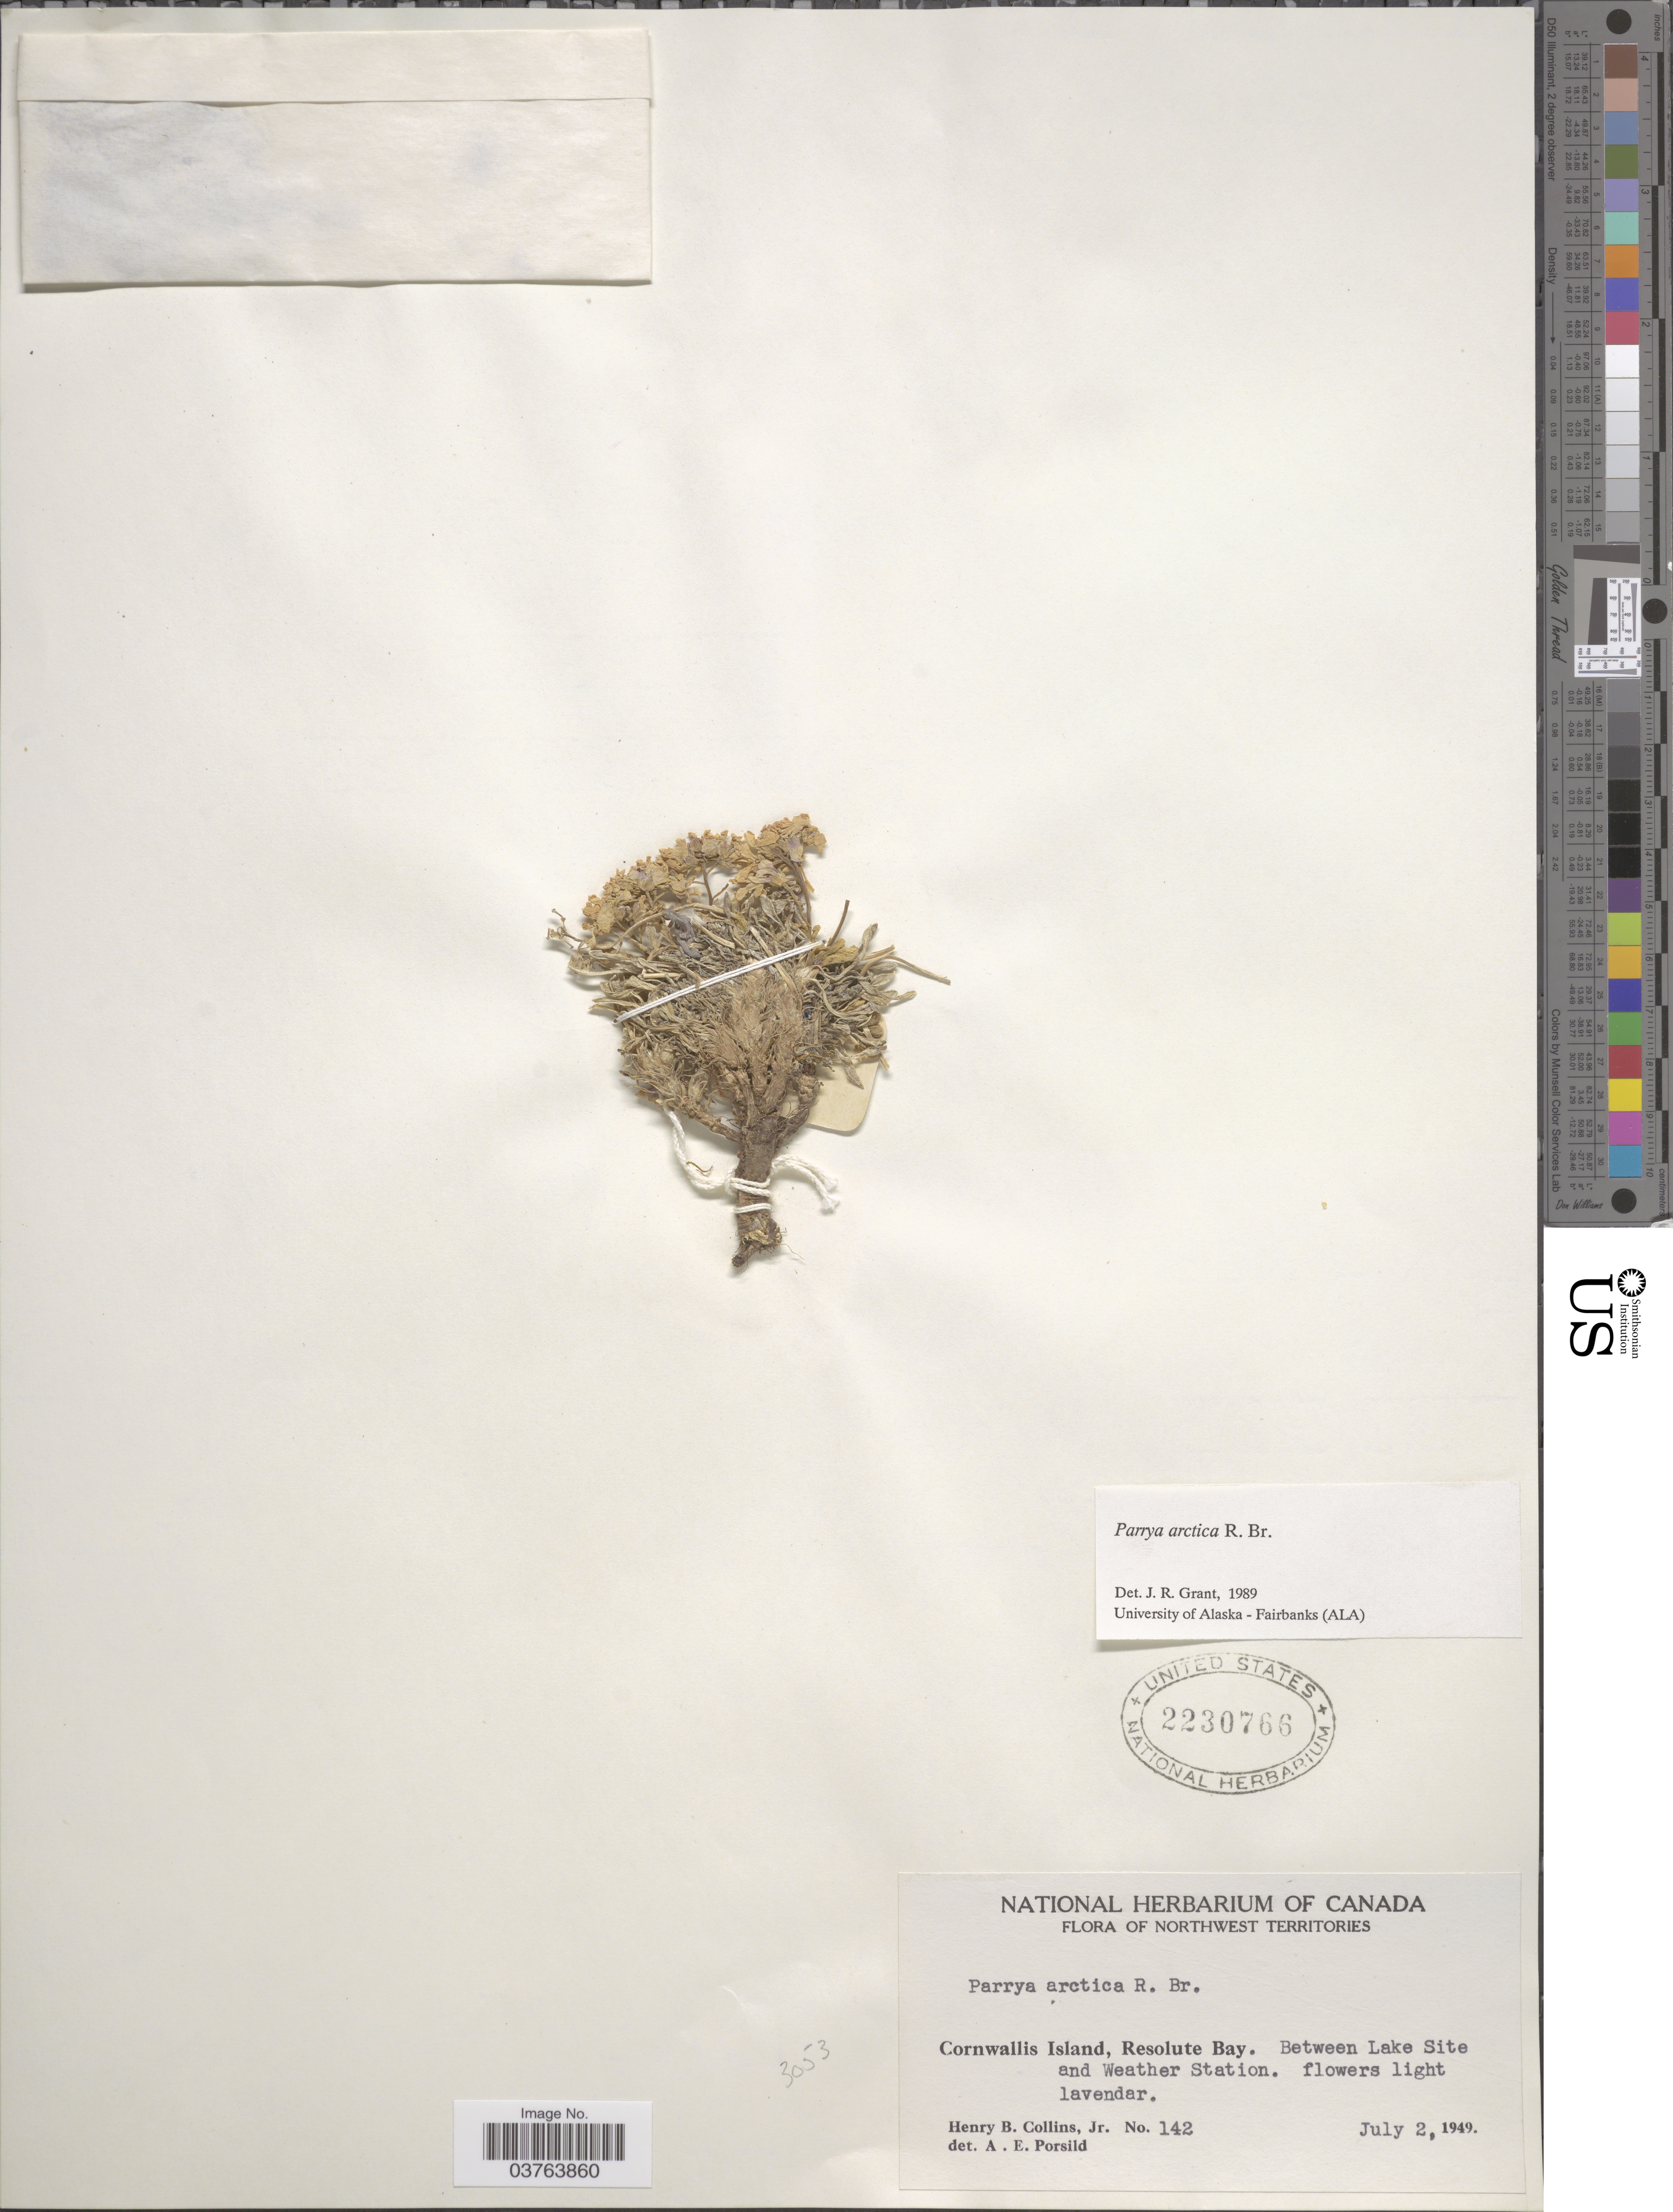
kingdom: Plantae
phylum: Tracheophyta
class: Magnoliopsida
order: Brassicales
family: Brassicaceae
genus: Parrya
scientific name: Parrya arctica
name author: R. Br.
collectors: H. Collins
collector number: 142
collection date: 1949-07-02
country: Canada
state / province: Northwest Territories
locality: Cornwallis Island, Resolute Bay. Between Lake Site and Weather Station.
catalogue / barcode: US 2230766